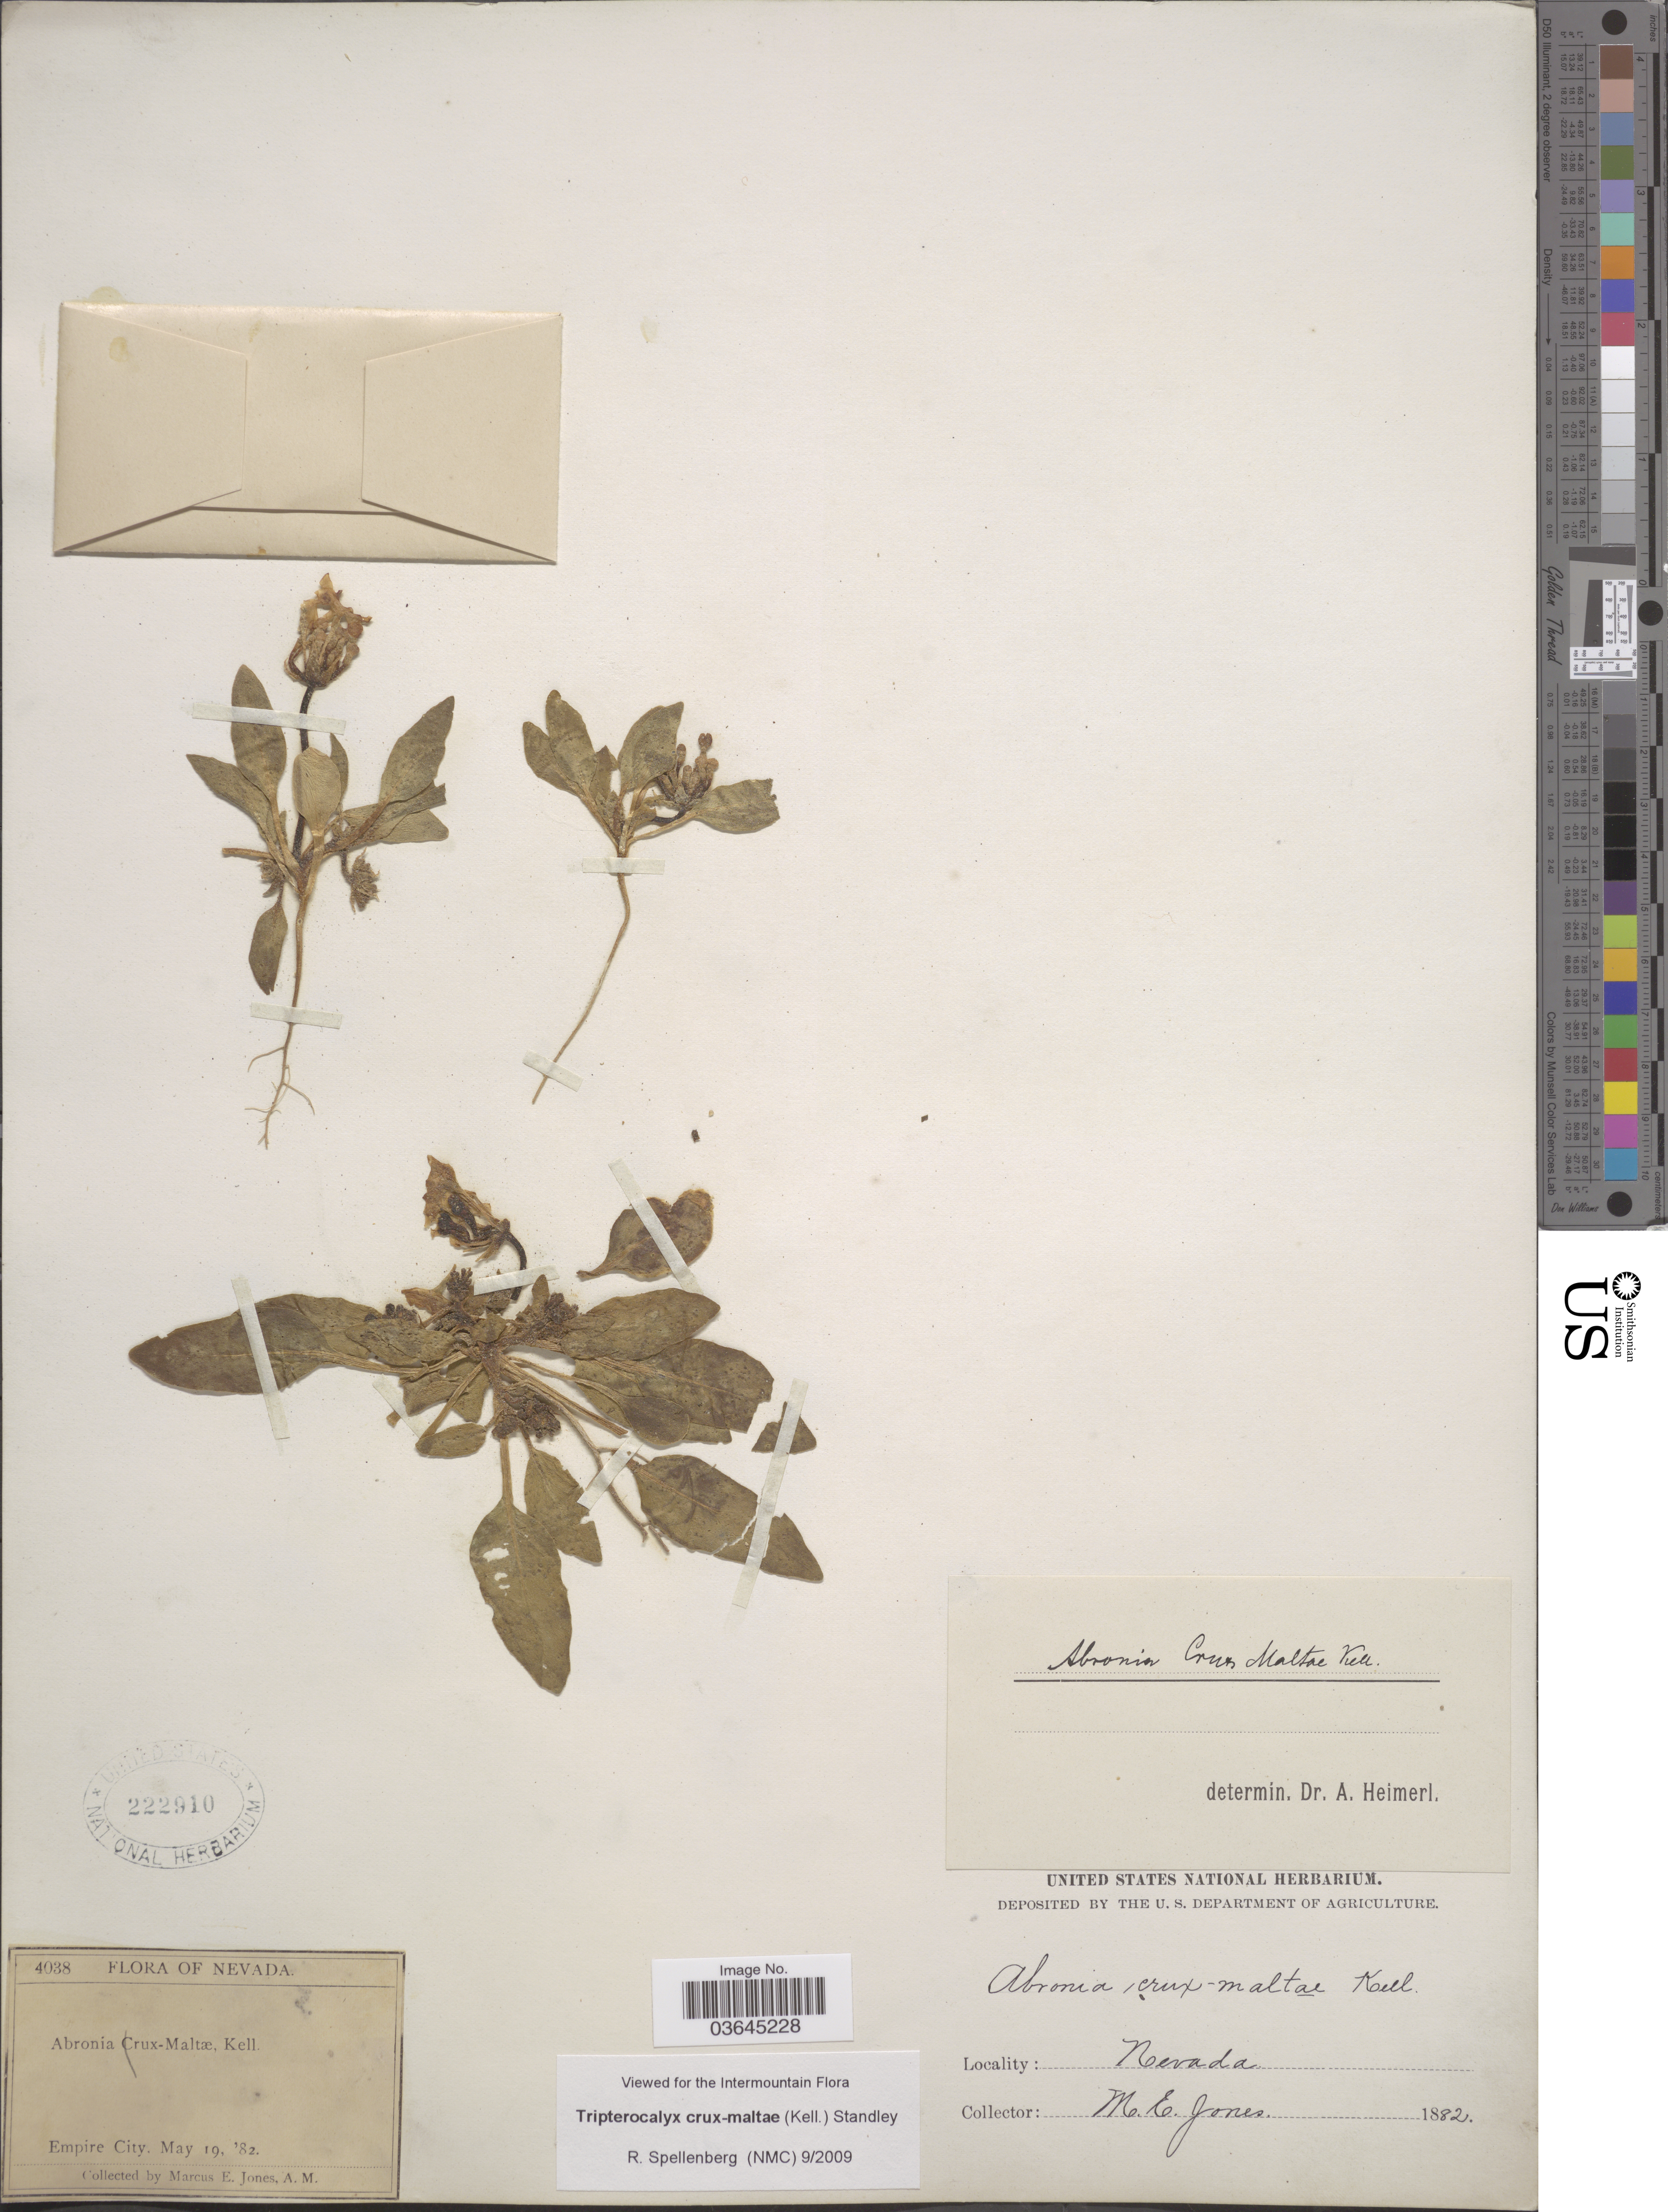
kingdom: Plantae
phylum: Tracheophyta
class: Magnoliopsida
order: Caryophyllales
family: Nyctaginaceae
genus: Tripterocalyx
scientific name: Tripterocalyx crux-maltae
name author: Standl.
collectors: M. E. Jones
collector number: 4038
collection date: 1882-05-19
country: United States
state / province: Nevada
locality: Empire City.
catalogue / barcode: US 222910